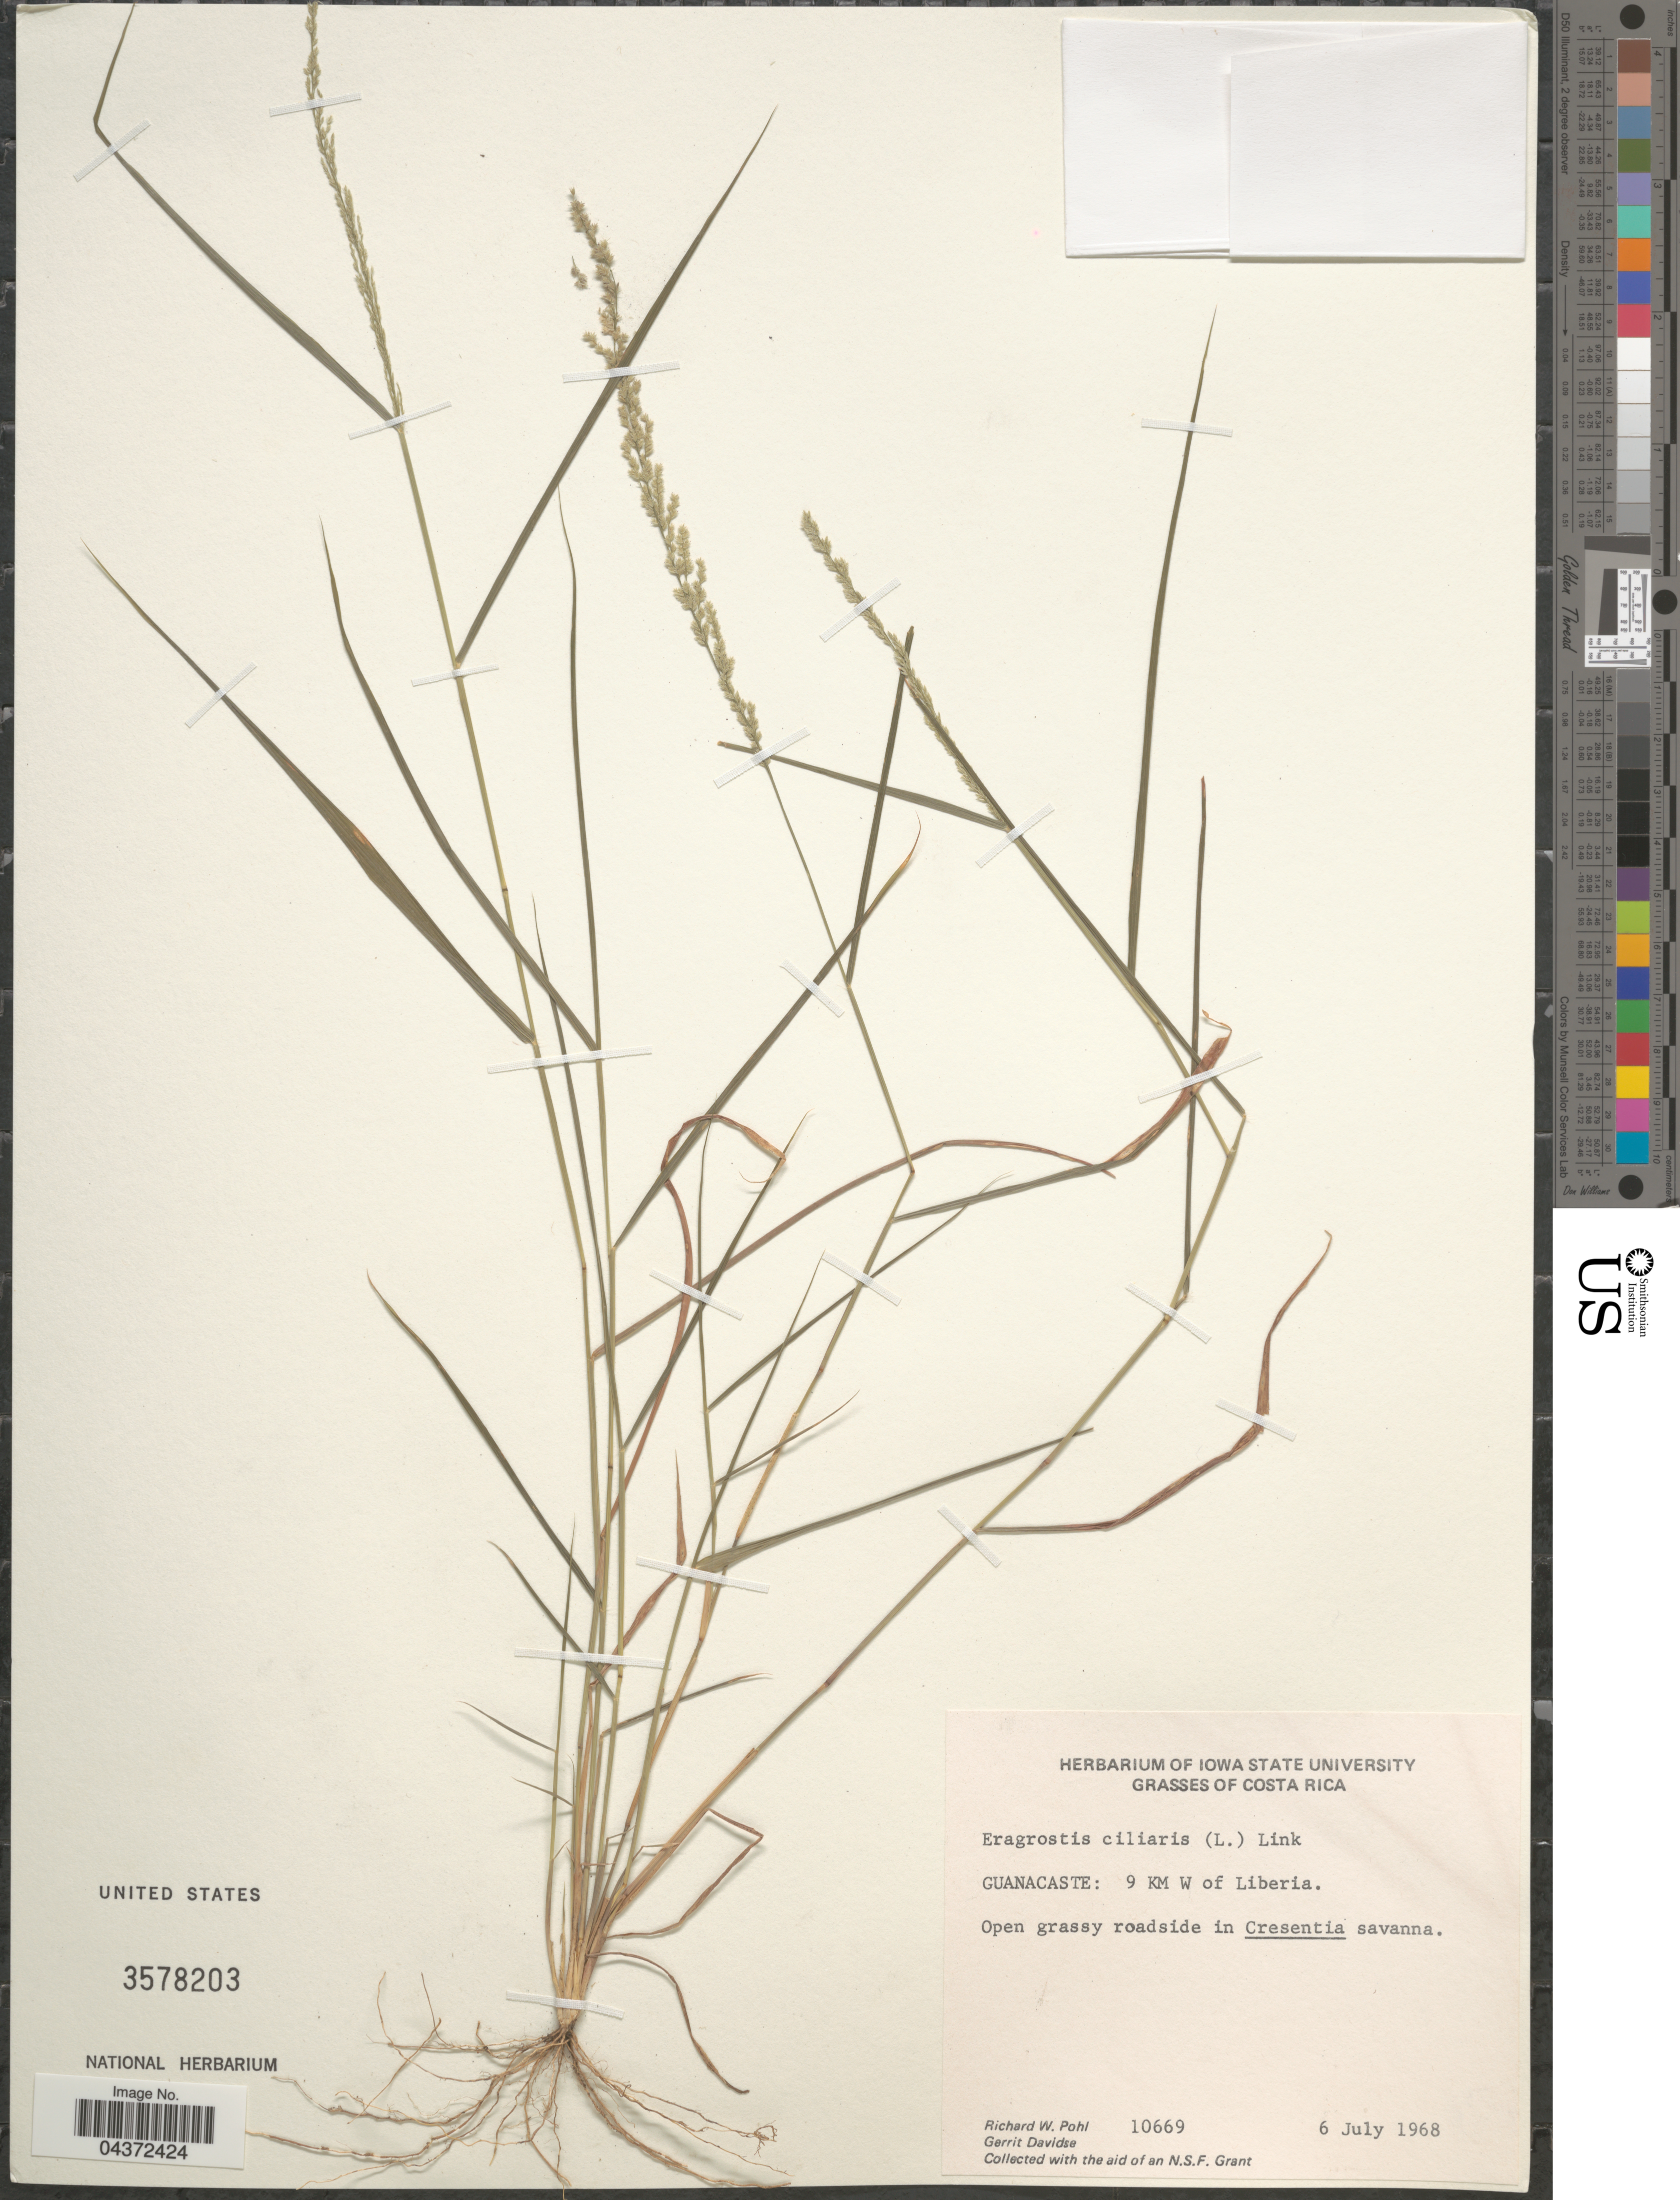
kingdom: Plantae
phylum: Tracheophyta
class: Liliopsida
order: Poales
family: Poaceae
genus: Eragrostis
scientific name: Eragrostis ciliaris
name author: (L.) R. Br.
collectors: R. W. Pohl & G. Davidse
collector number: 10669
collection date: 1968-07-06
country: Costa Rica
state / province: Guanacaste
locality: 9 KM W of Liberia.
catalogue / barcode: US 3578203